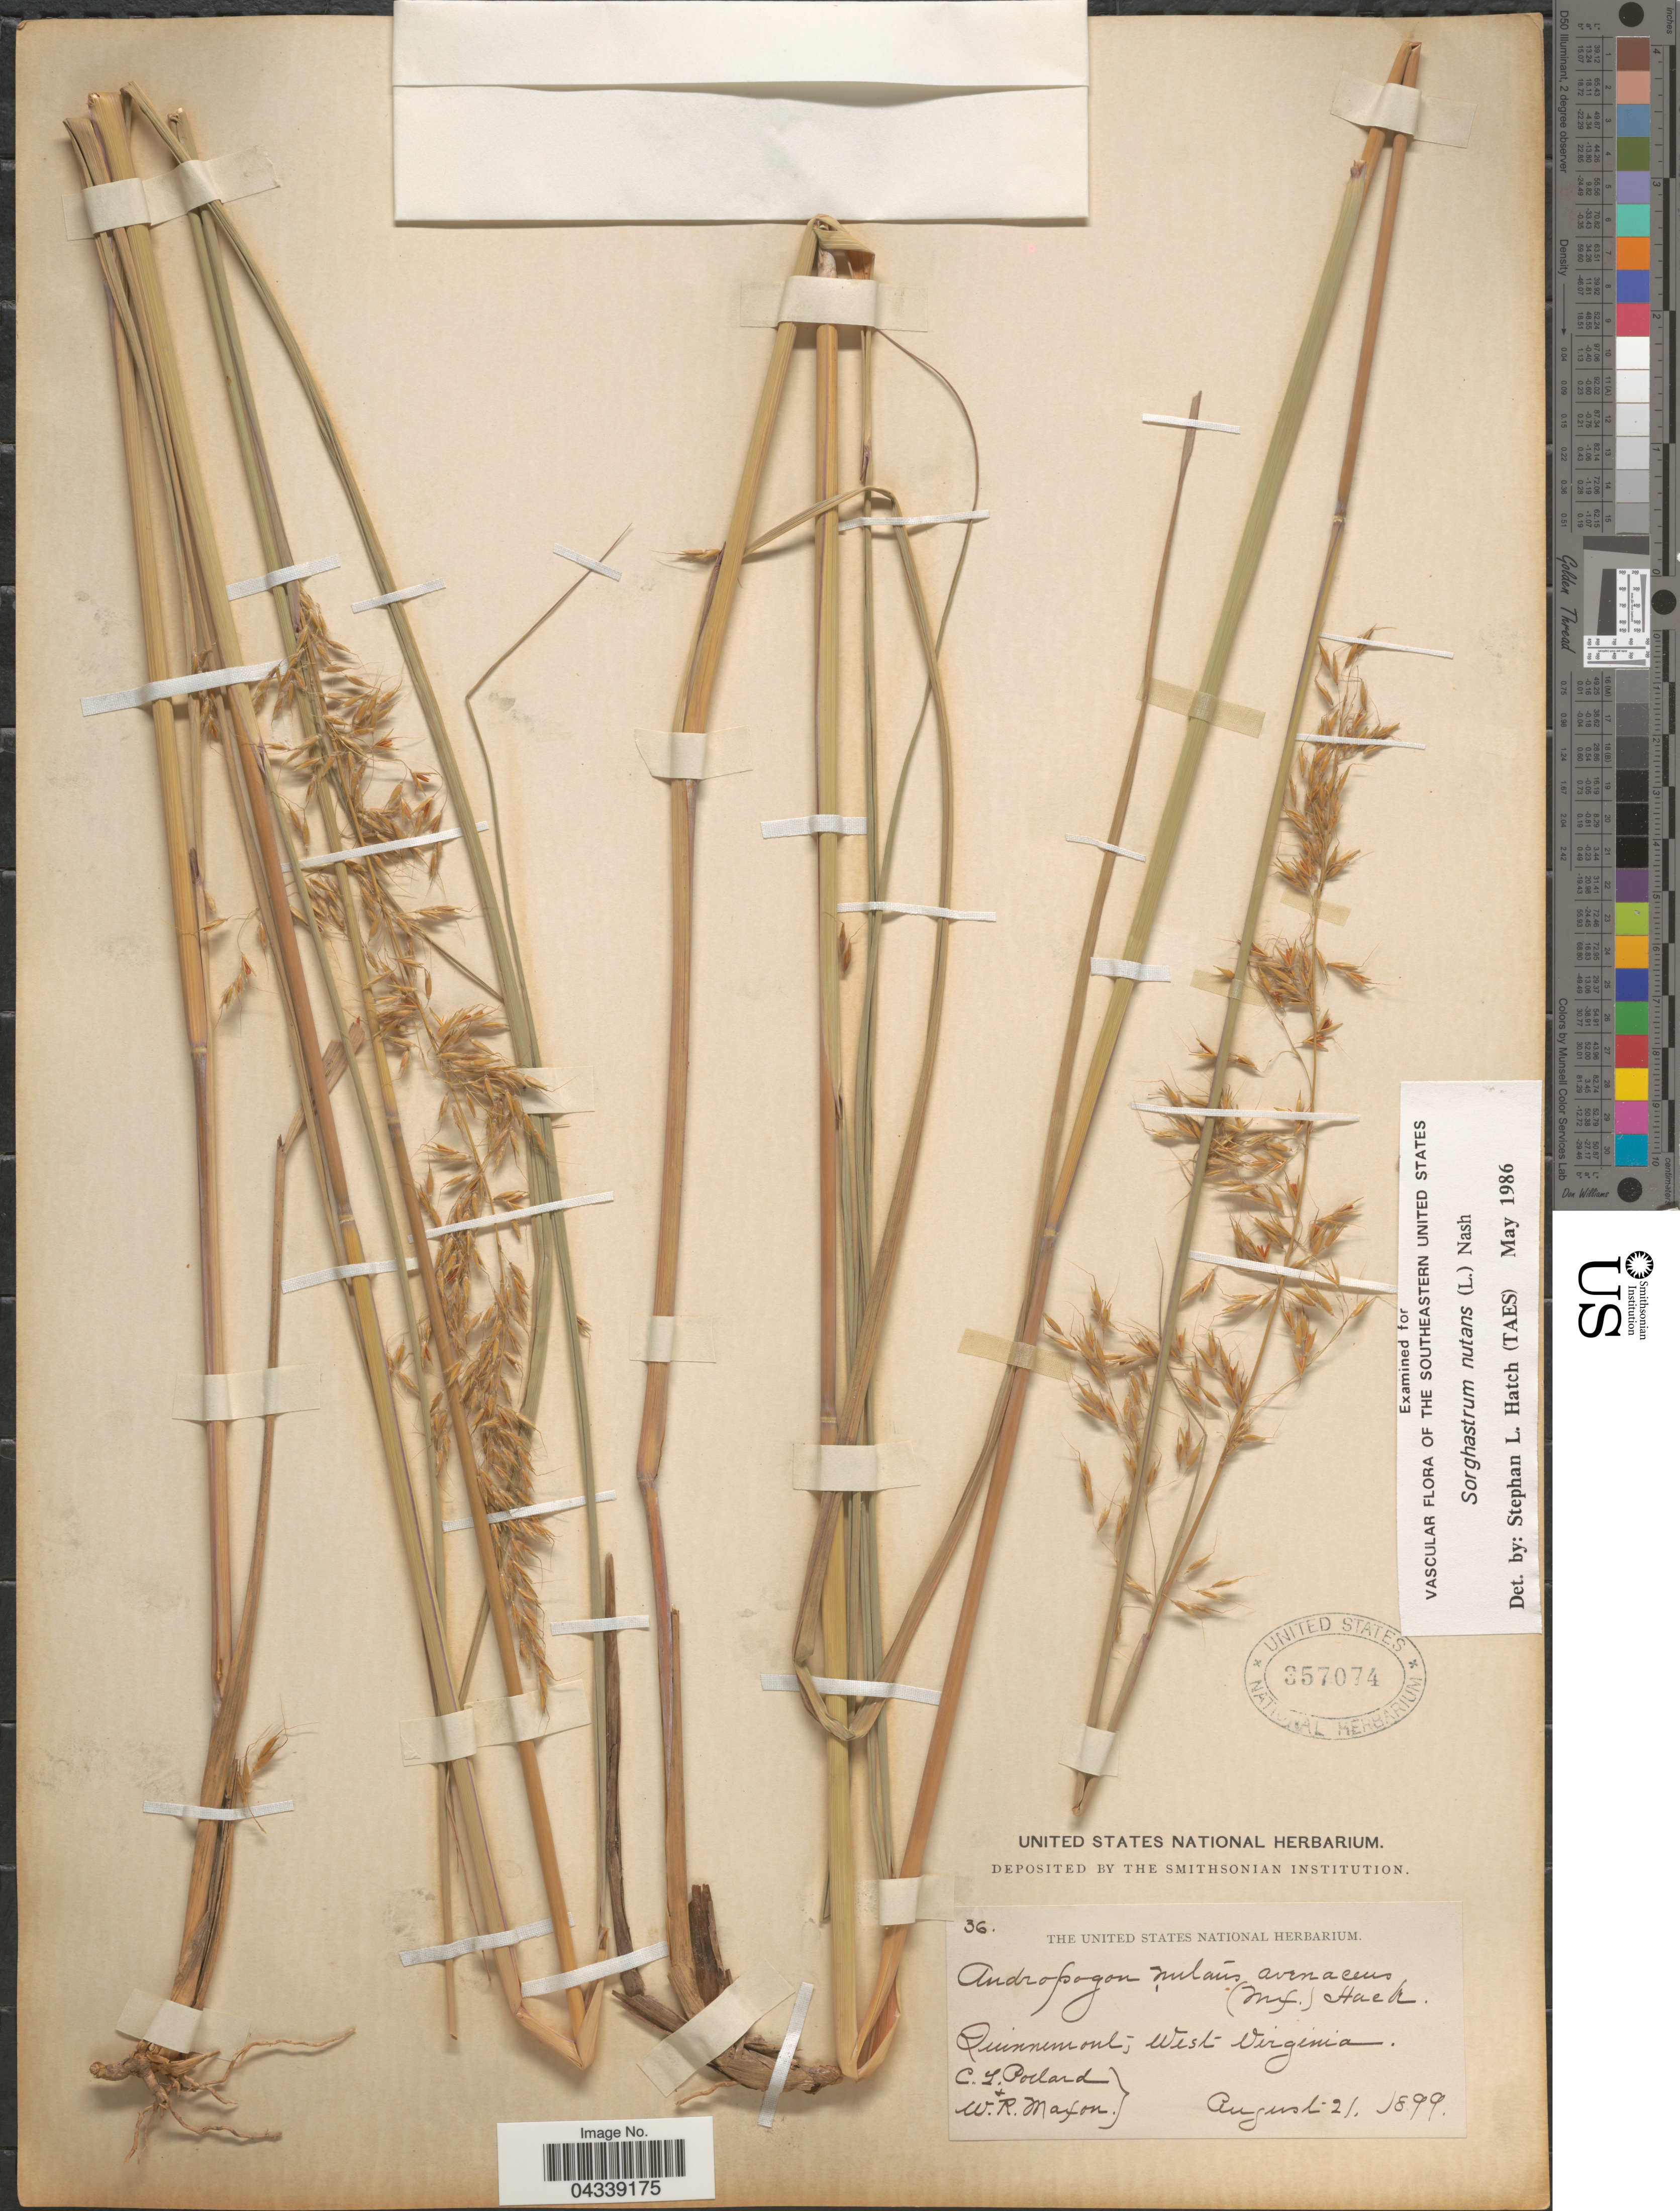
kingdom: Plantae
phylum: Tracheophyta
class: Liliopsida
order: Poales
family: Poaceae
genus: Sorghastrum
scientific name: Sorghastrum nutans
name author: (L.) Nash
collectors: C. L. Pollard & W. R. Maxon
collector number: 36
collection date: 1899-08-21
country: United States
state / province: West Virginia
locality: Quinnemont.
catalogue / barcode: US 357074